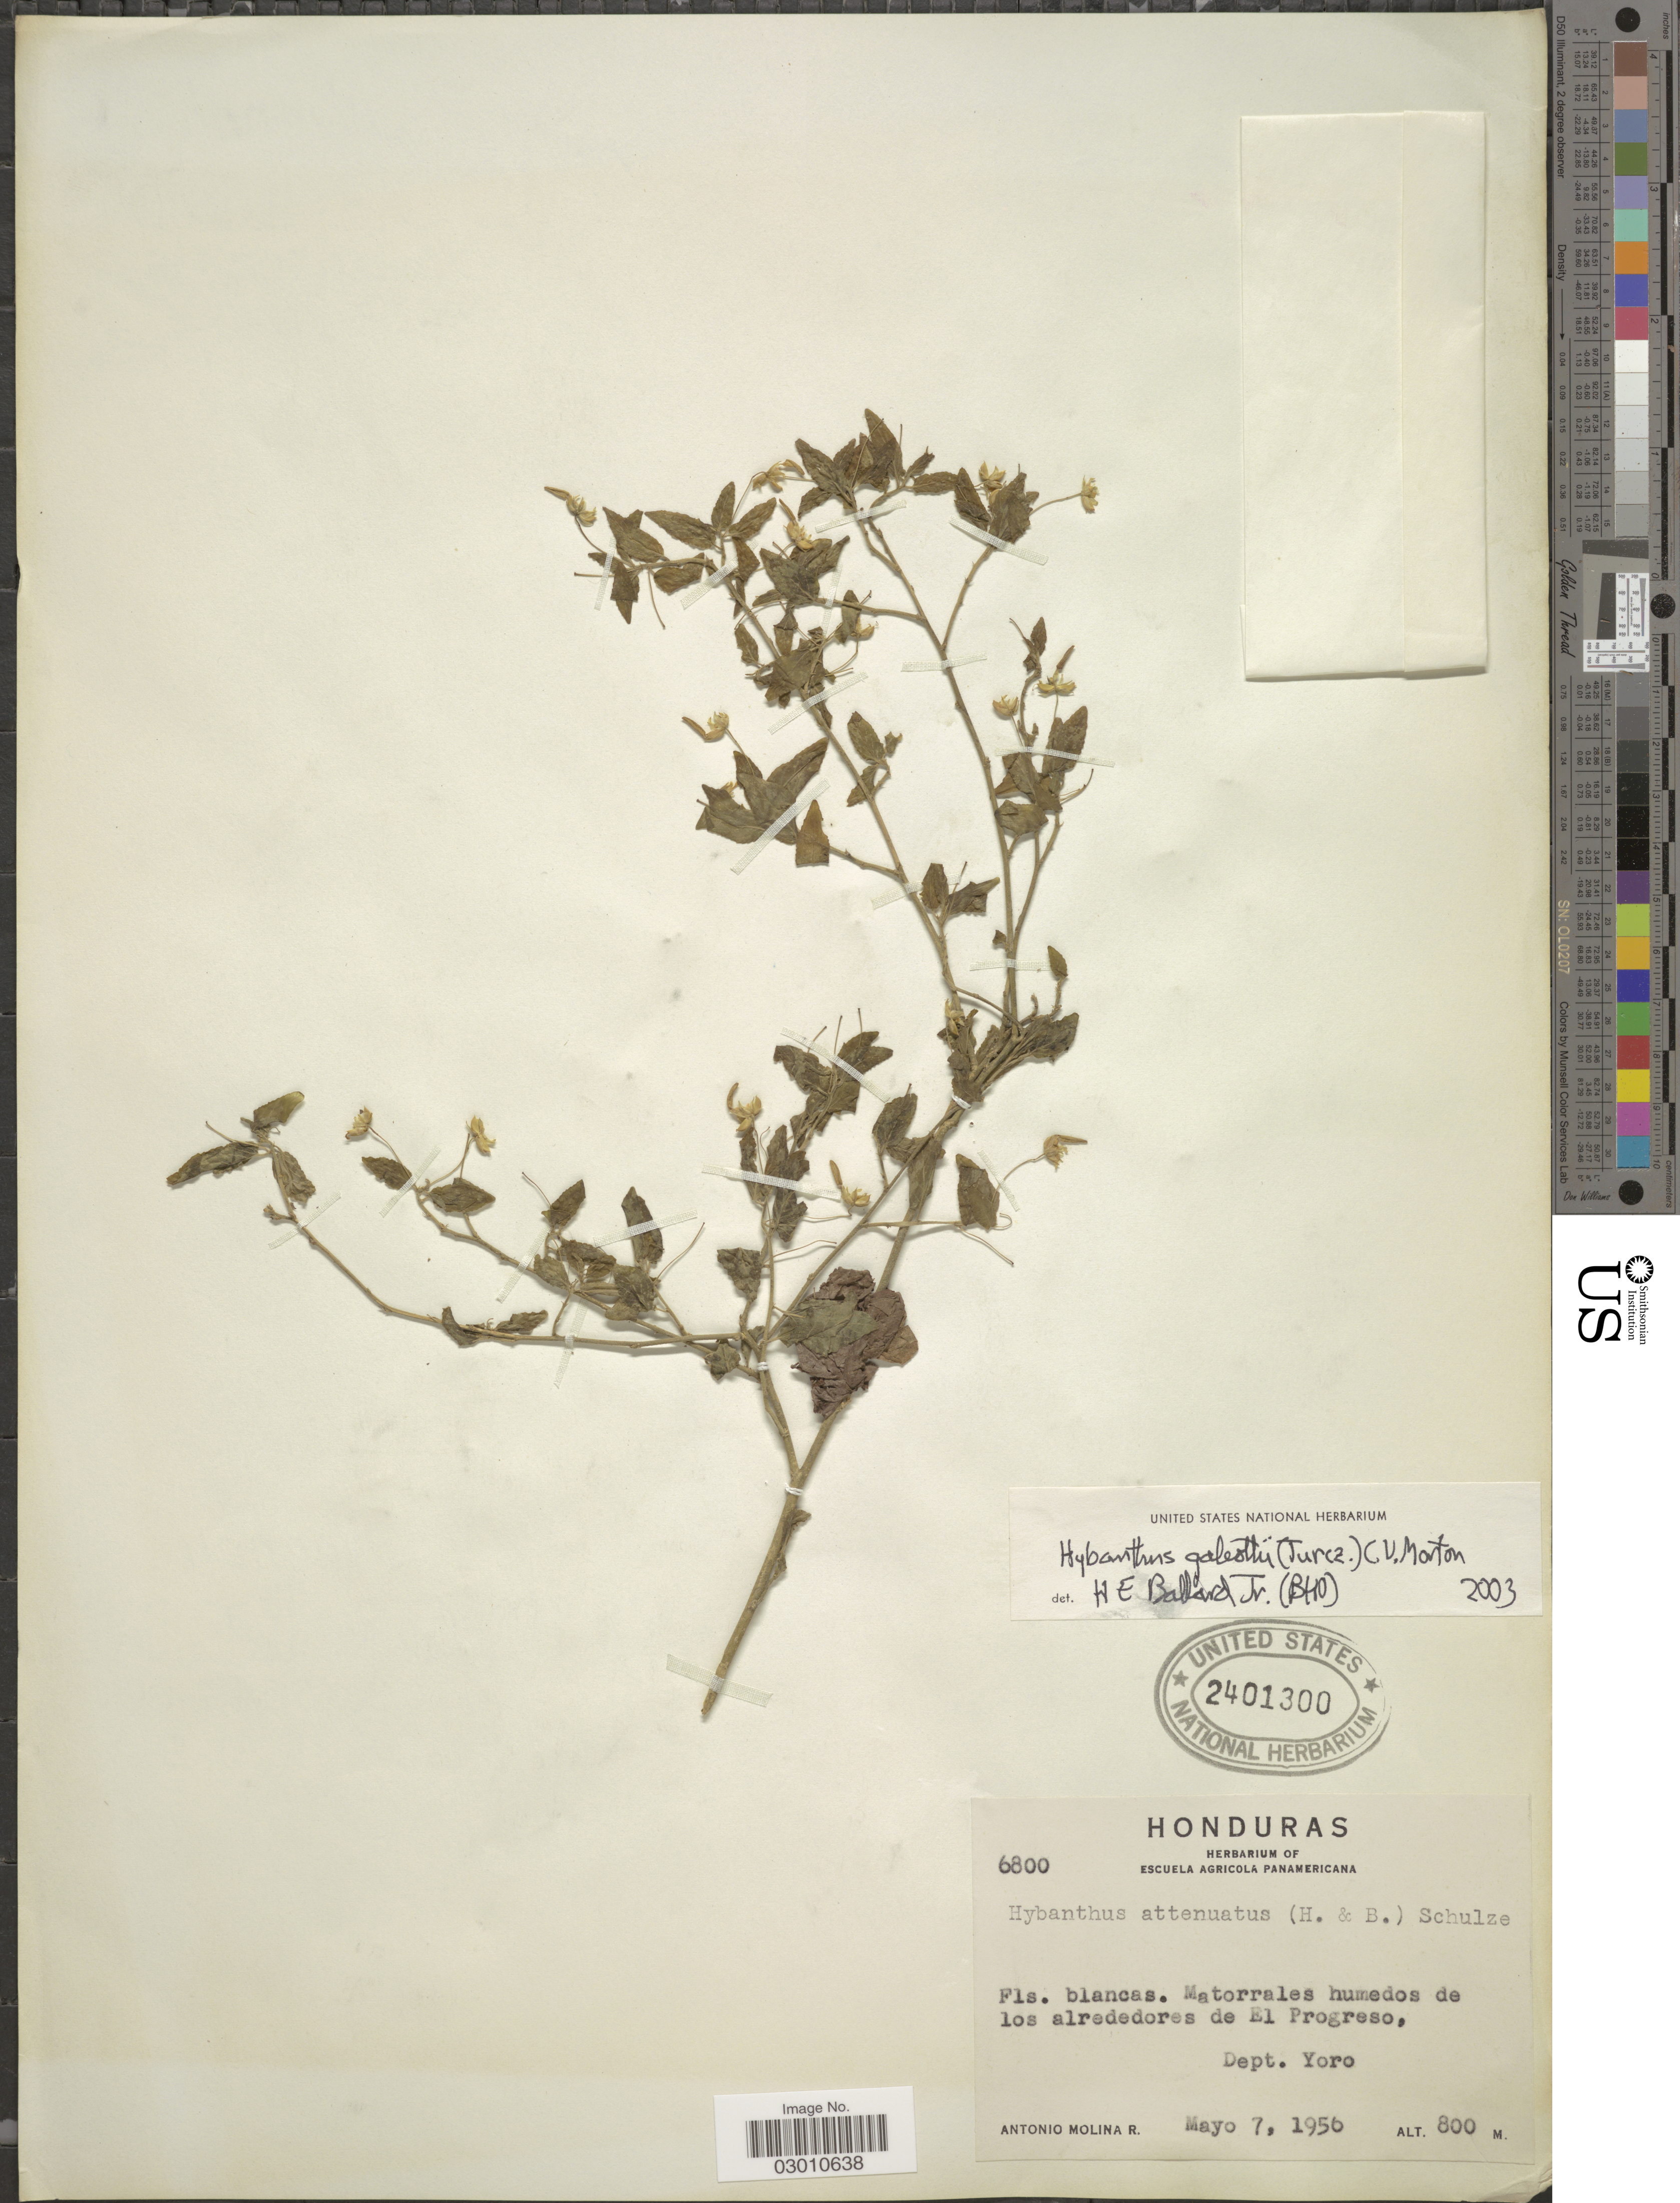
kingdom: Plantae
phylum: Tracheophyta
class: Magnoliopsida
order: Malpighiales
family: Violaceae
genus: Hybanthus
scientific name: Hybanthus galeottii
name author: (Turcz.) C.V. Morton ex L.O. Williams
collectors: A. Molina R.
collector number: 6800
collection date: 1956-05-07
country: Honduras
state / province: Yoro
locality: Matorrales humedos de los alrededores de El Progreso, Dept. Yoro.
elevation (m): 800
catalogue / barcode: US 2401300